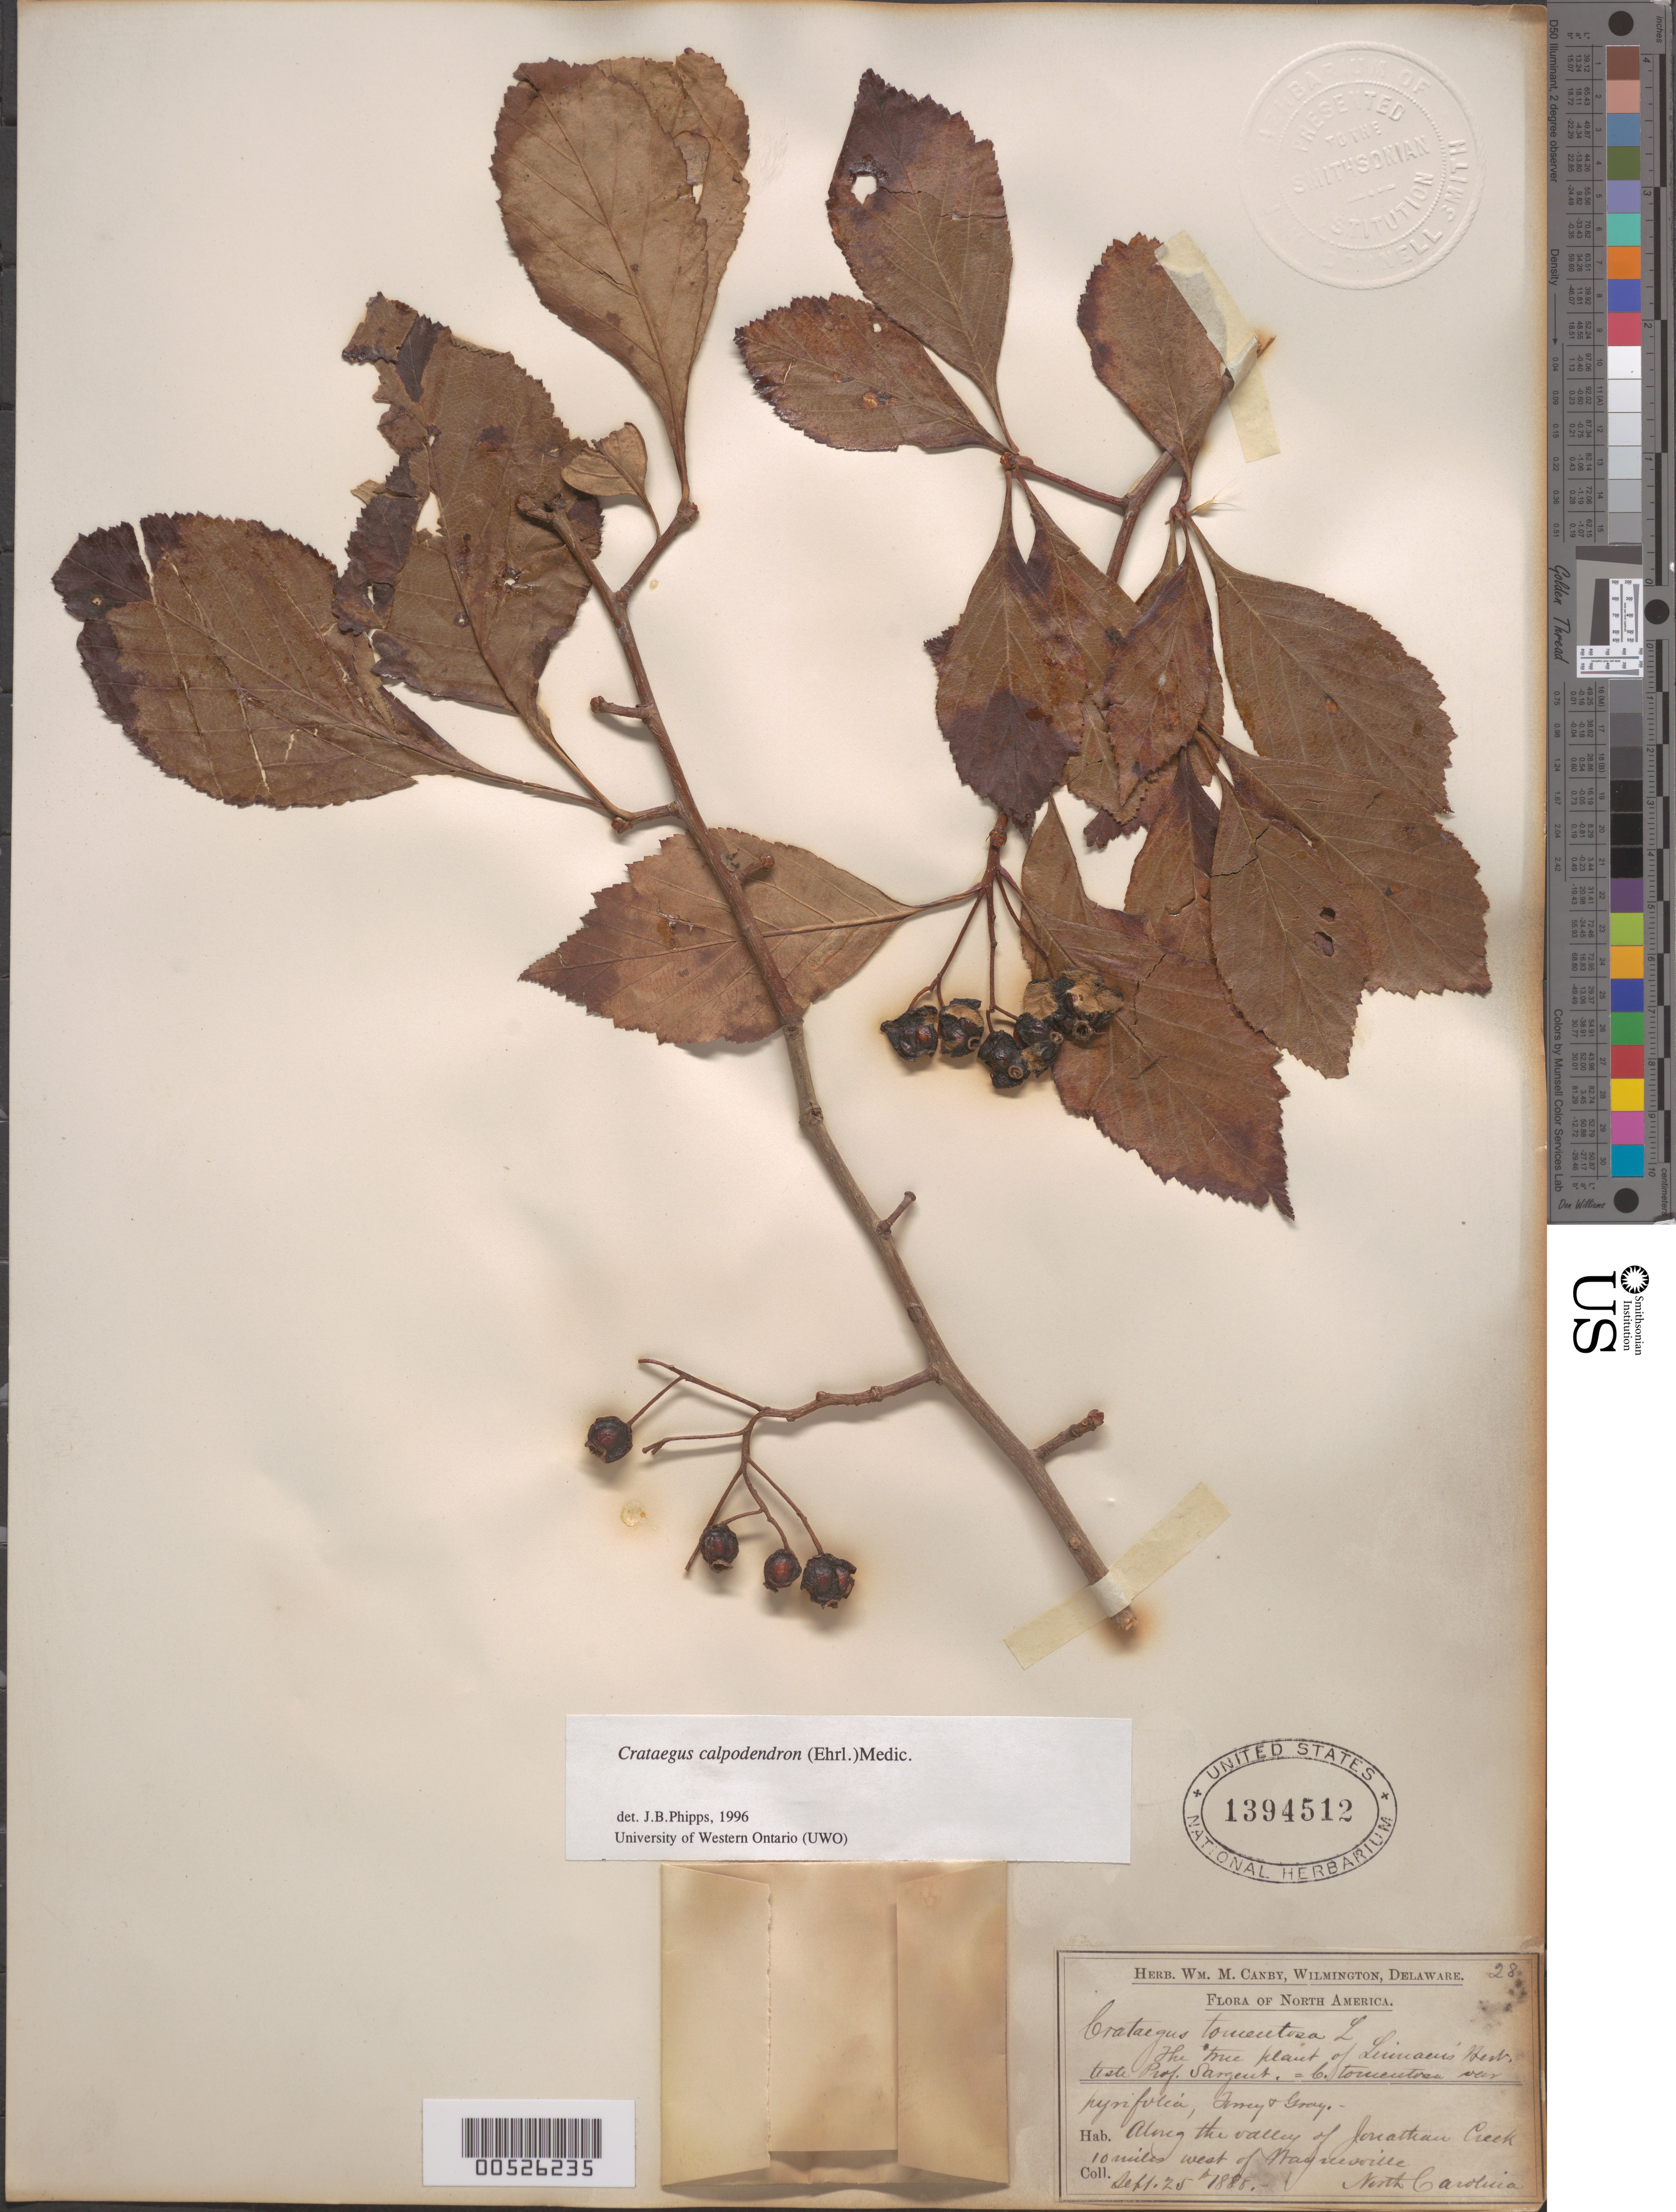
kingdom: Plantae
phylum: Tracheophyta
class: Magnoliopsida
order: Rosales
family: Rosaceae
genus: Crataegus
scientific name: Crataegus calpodendron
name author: (Ehrh.) Medik.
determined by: Phipps, James B., (UWO), University of Western Ontario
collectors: ex herb. W.M. Canby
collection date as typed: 25 Sep 1898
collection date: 1898-09-25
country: United States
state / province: North Carolina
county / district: Haywood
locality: Along the valley of Jonathon Creek, 10 mi. W of Waynesville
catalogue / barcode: US 1394512